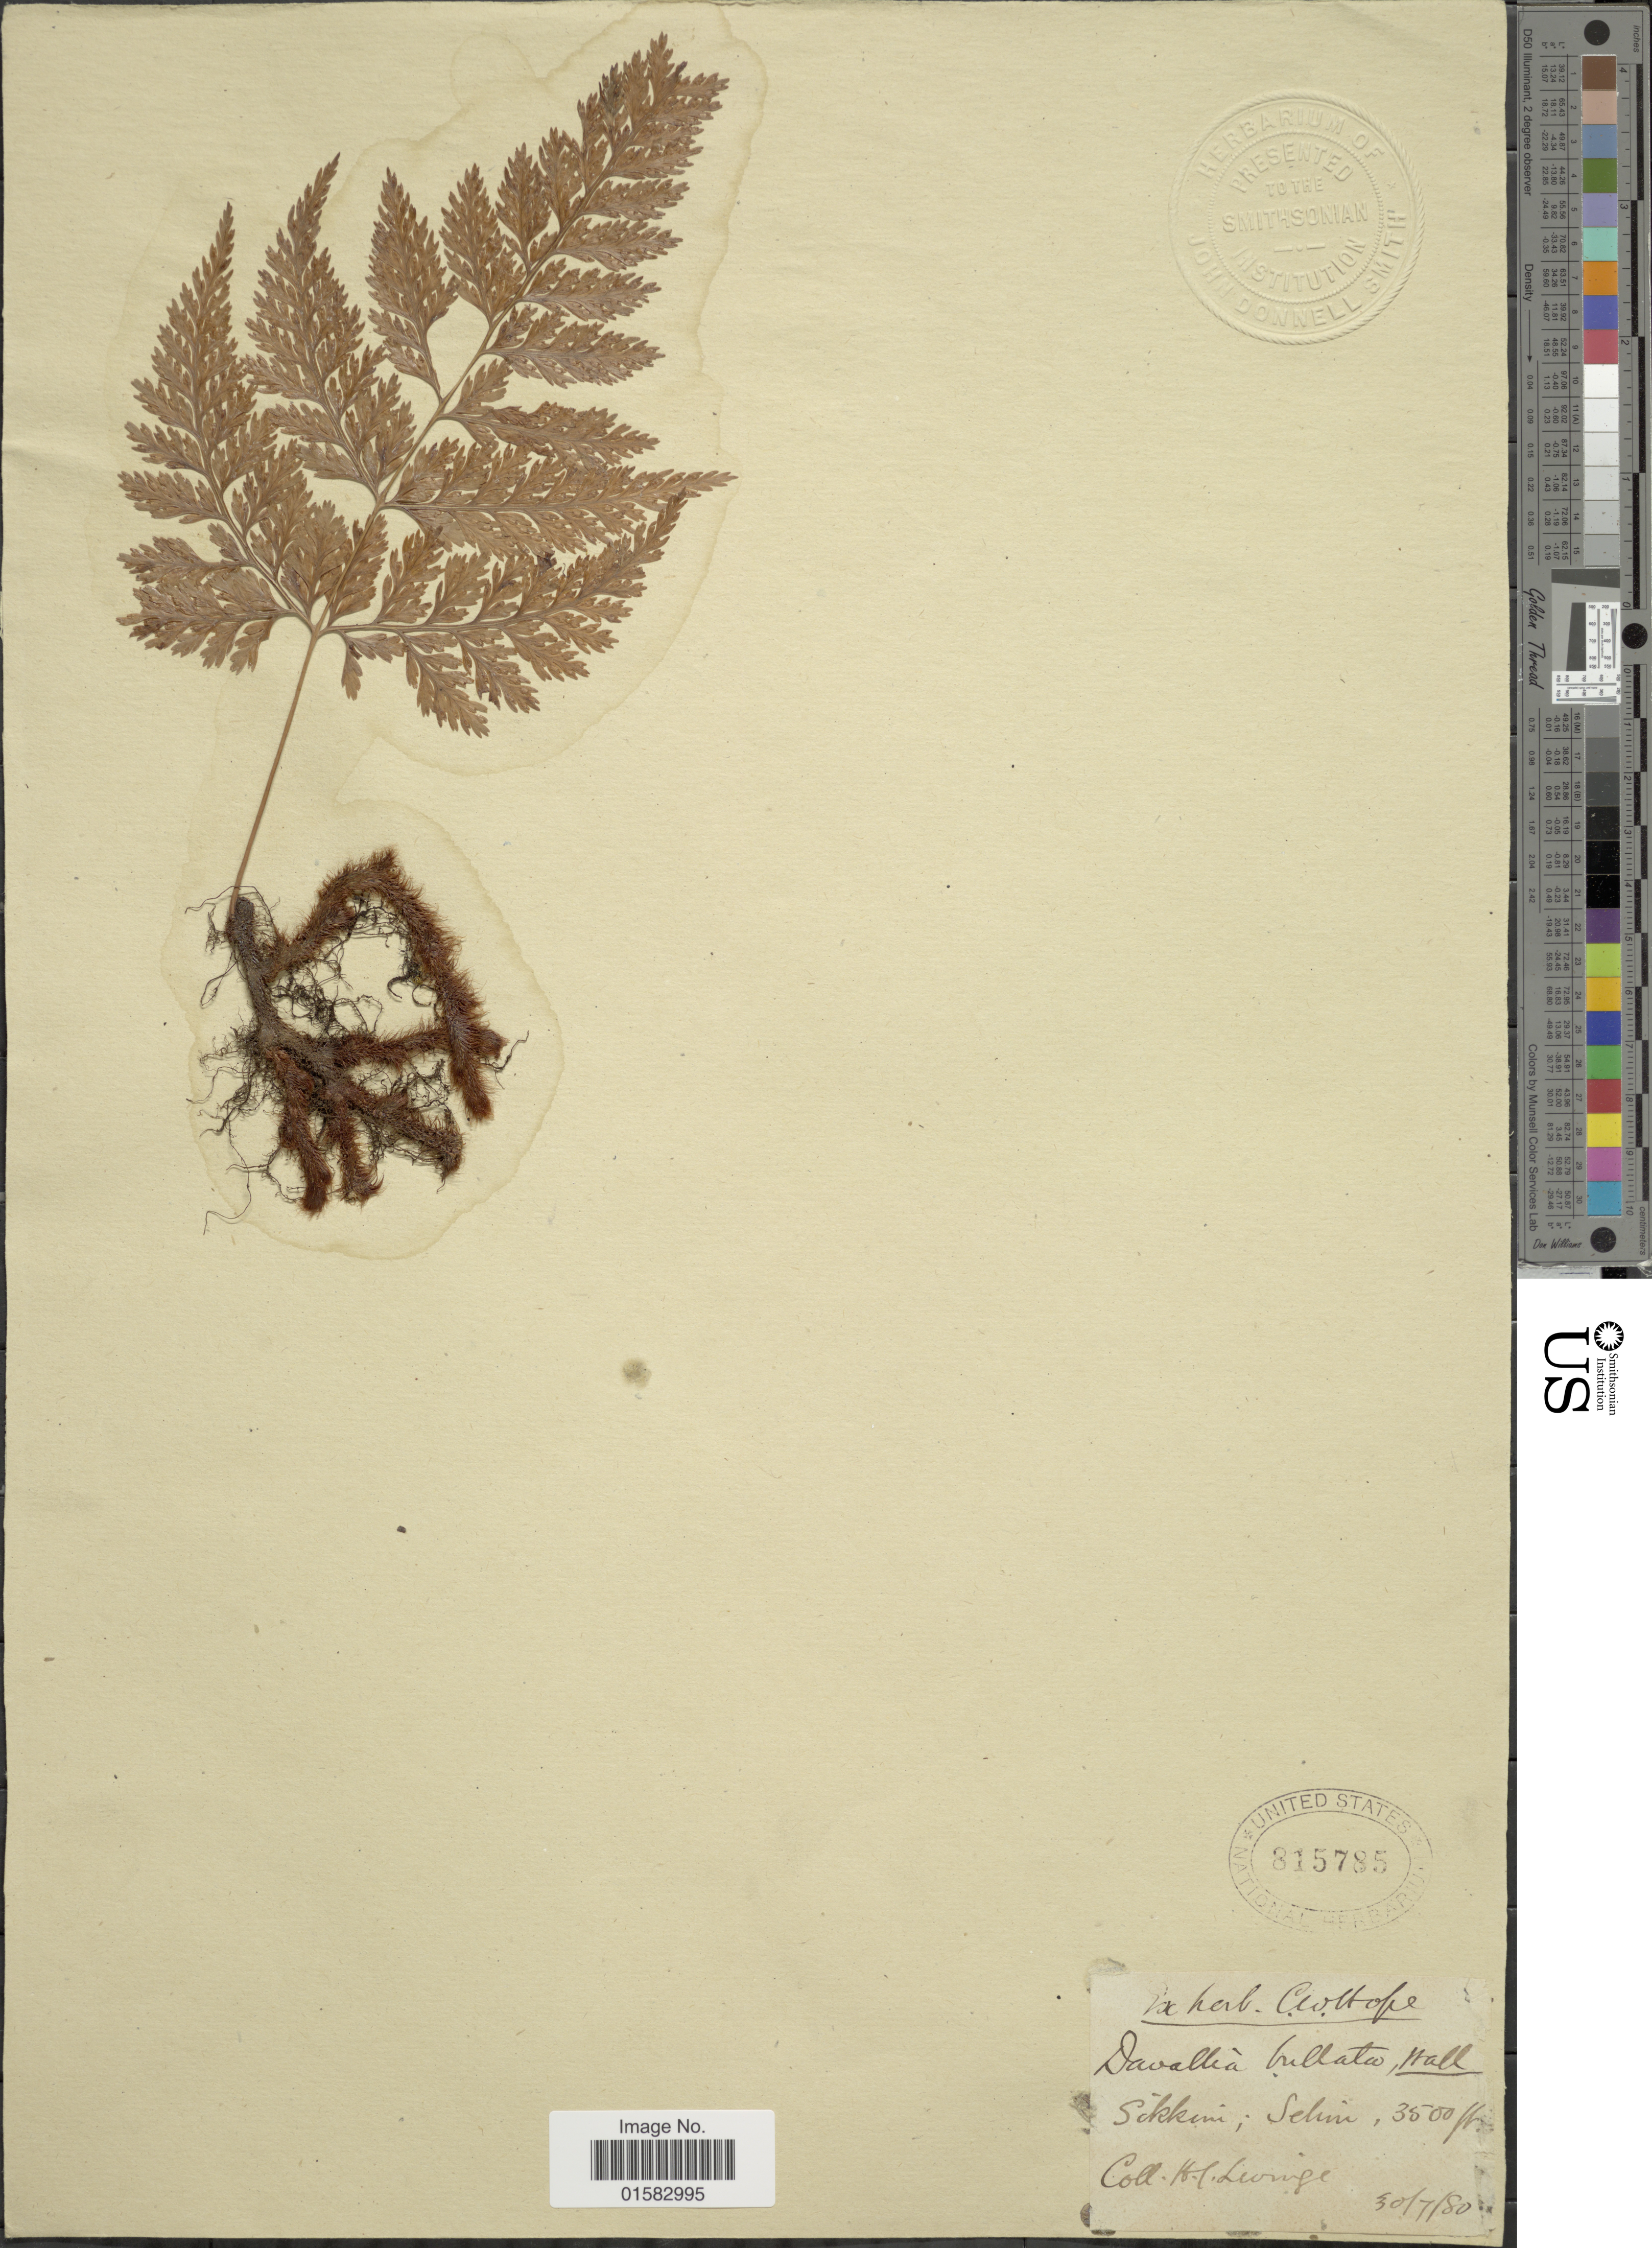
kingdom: Plantae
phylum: Tracheophyta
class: Polypodiopsida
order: Polypodiales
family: Davalliaceae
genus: Davallia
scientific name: Davallia trichomanoides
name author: Blume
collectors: H. Levinge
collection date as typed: Transcribed d/m/y: 30/7/80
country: India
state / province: Sikkim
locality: Sehni [interpreted]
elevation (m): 1067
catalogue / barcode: US 815785